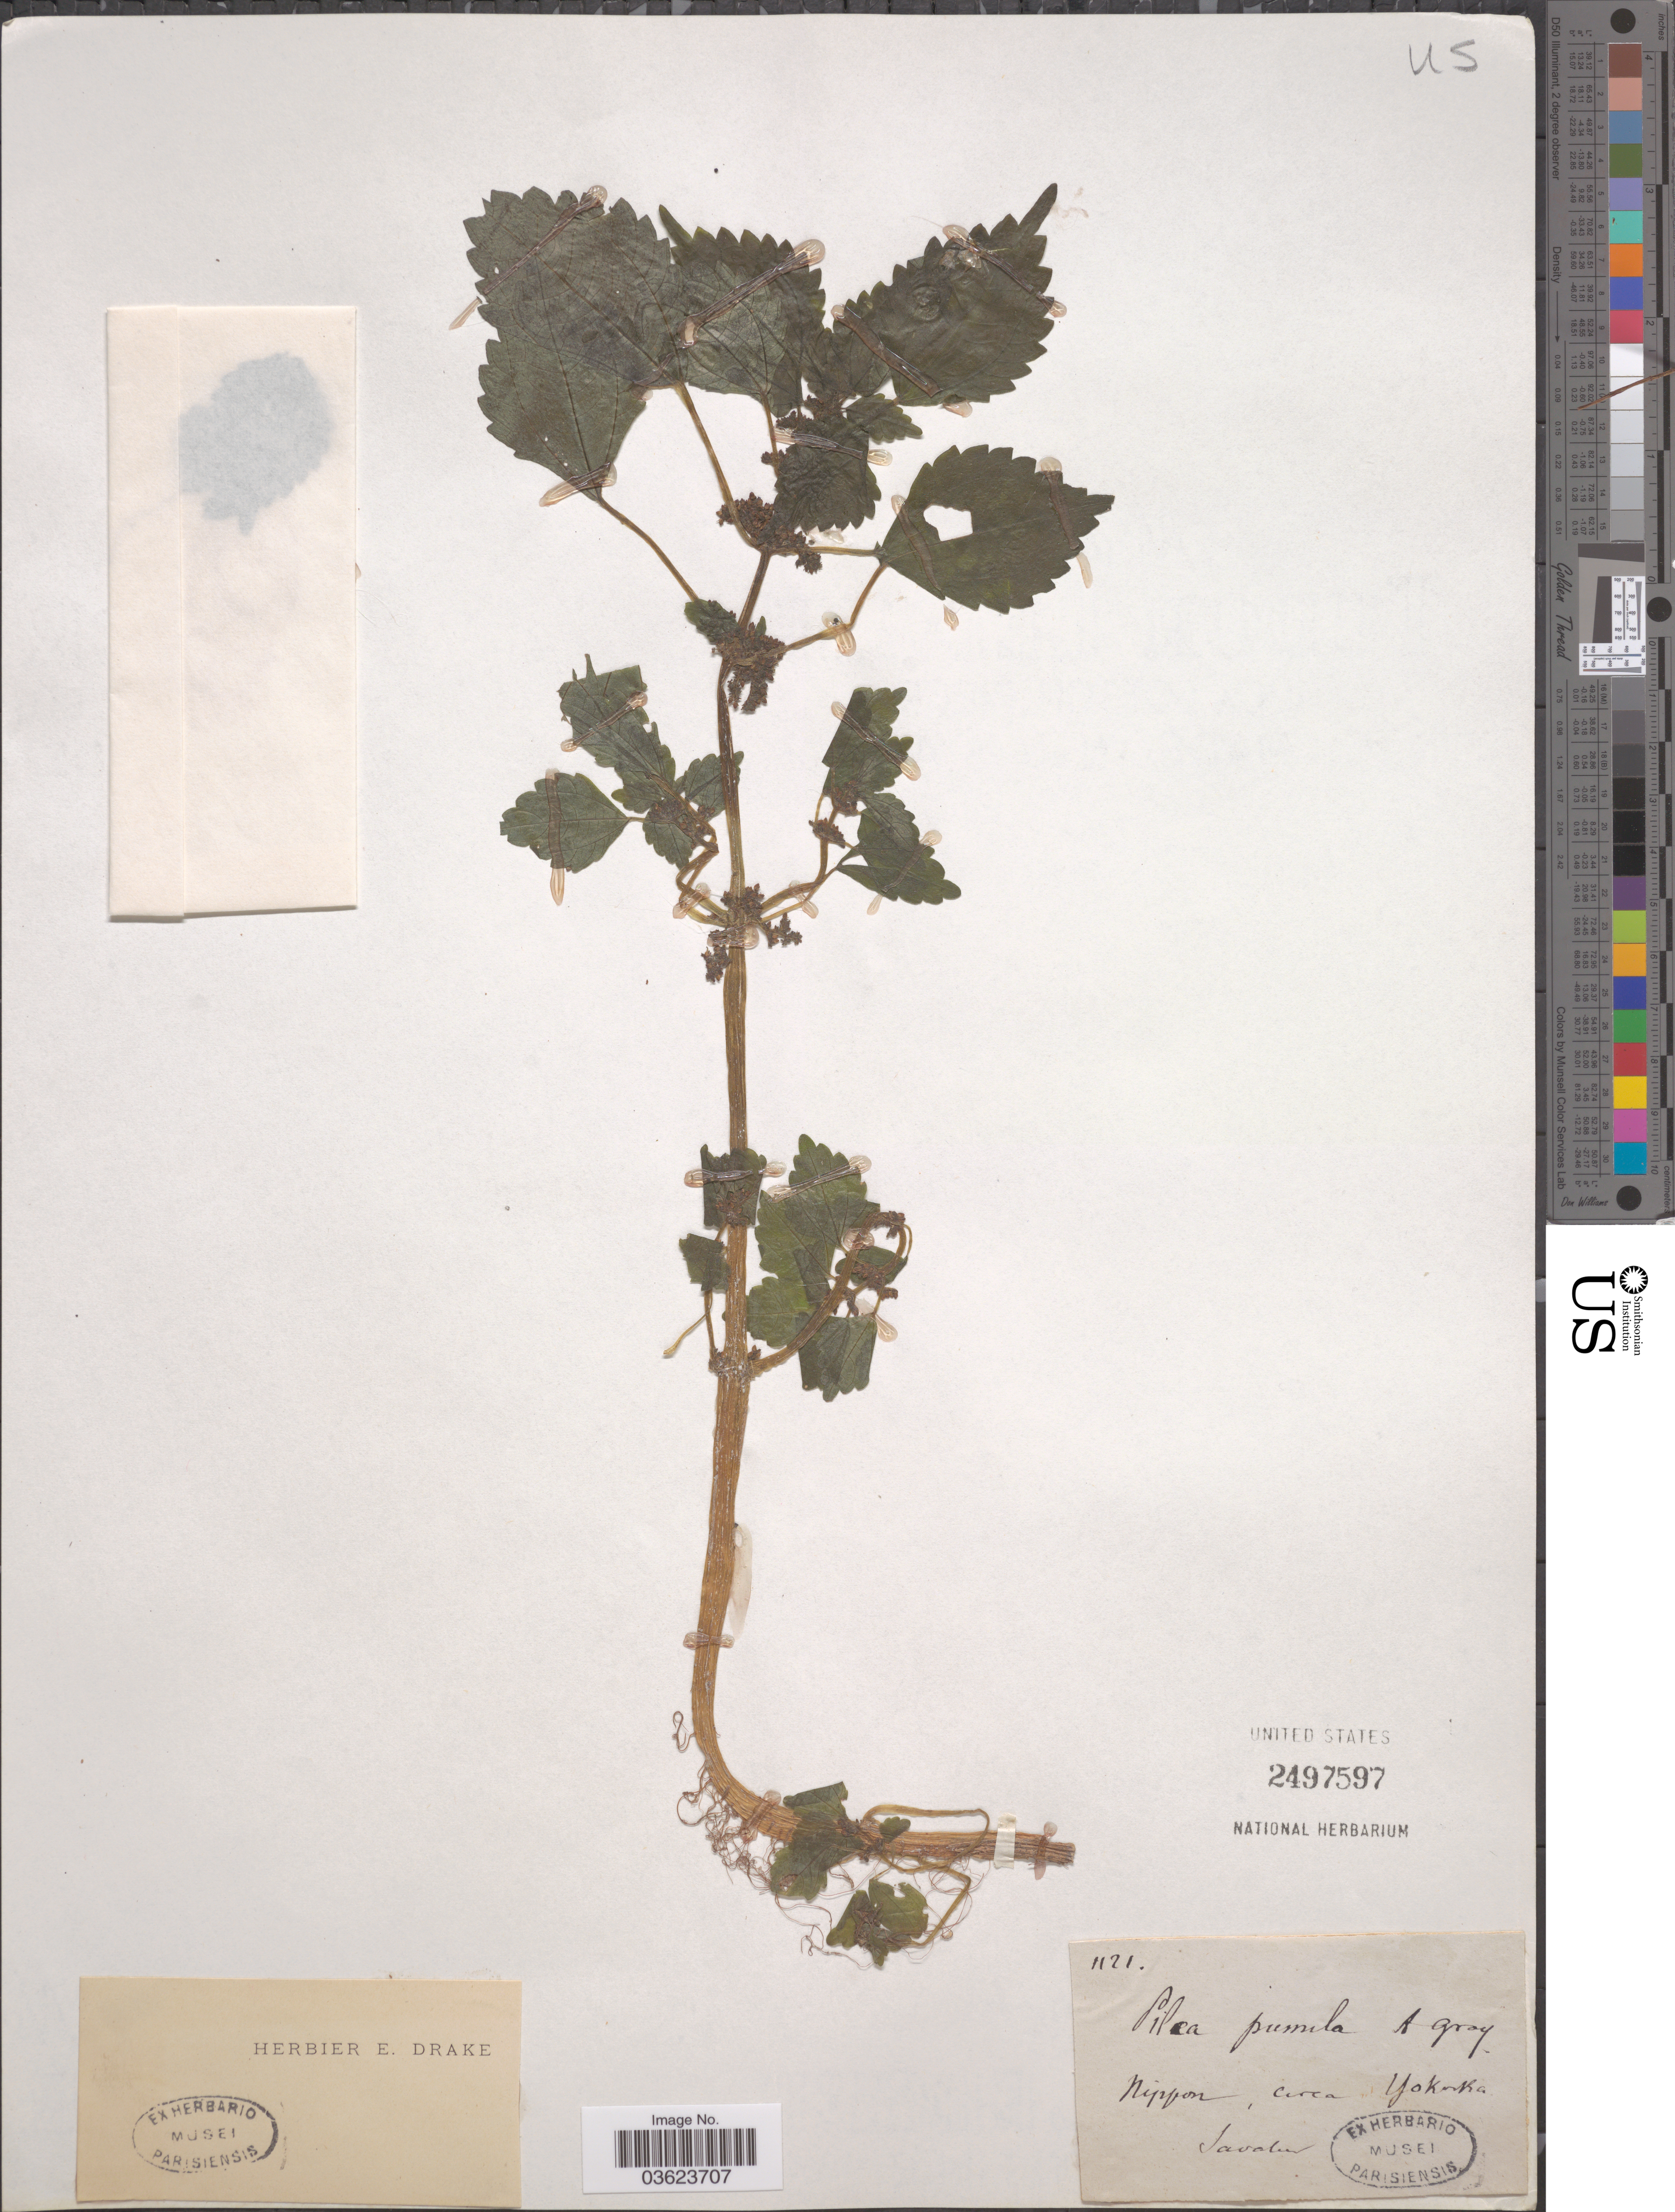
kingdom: Plantae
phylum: Tracheophyta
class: Magnoliopsida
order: Rosales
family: Urticaceae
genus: Pilea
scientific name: Pilea pumila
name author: (L.) A. Gray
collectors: Savatier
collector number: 1121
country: Japan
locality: Nippon, circa Yokoska.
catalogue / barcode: US 2497597